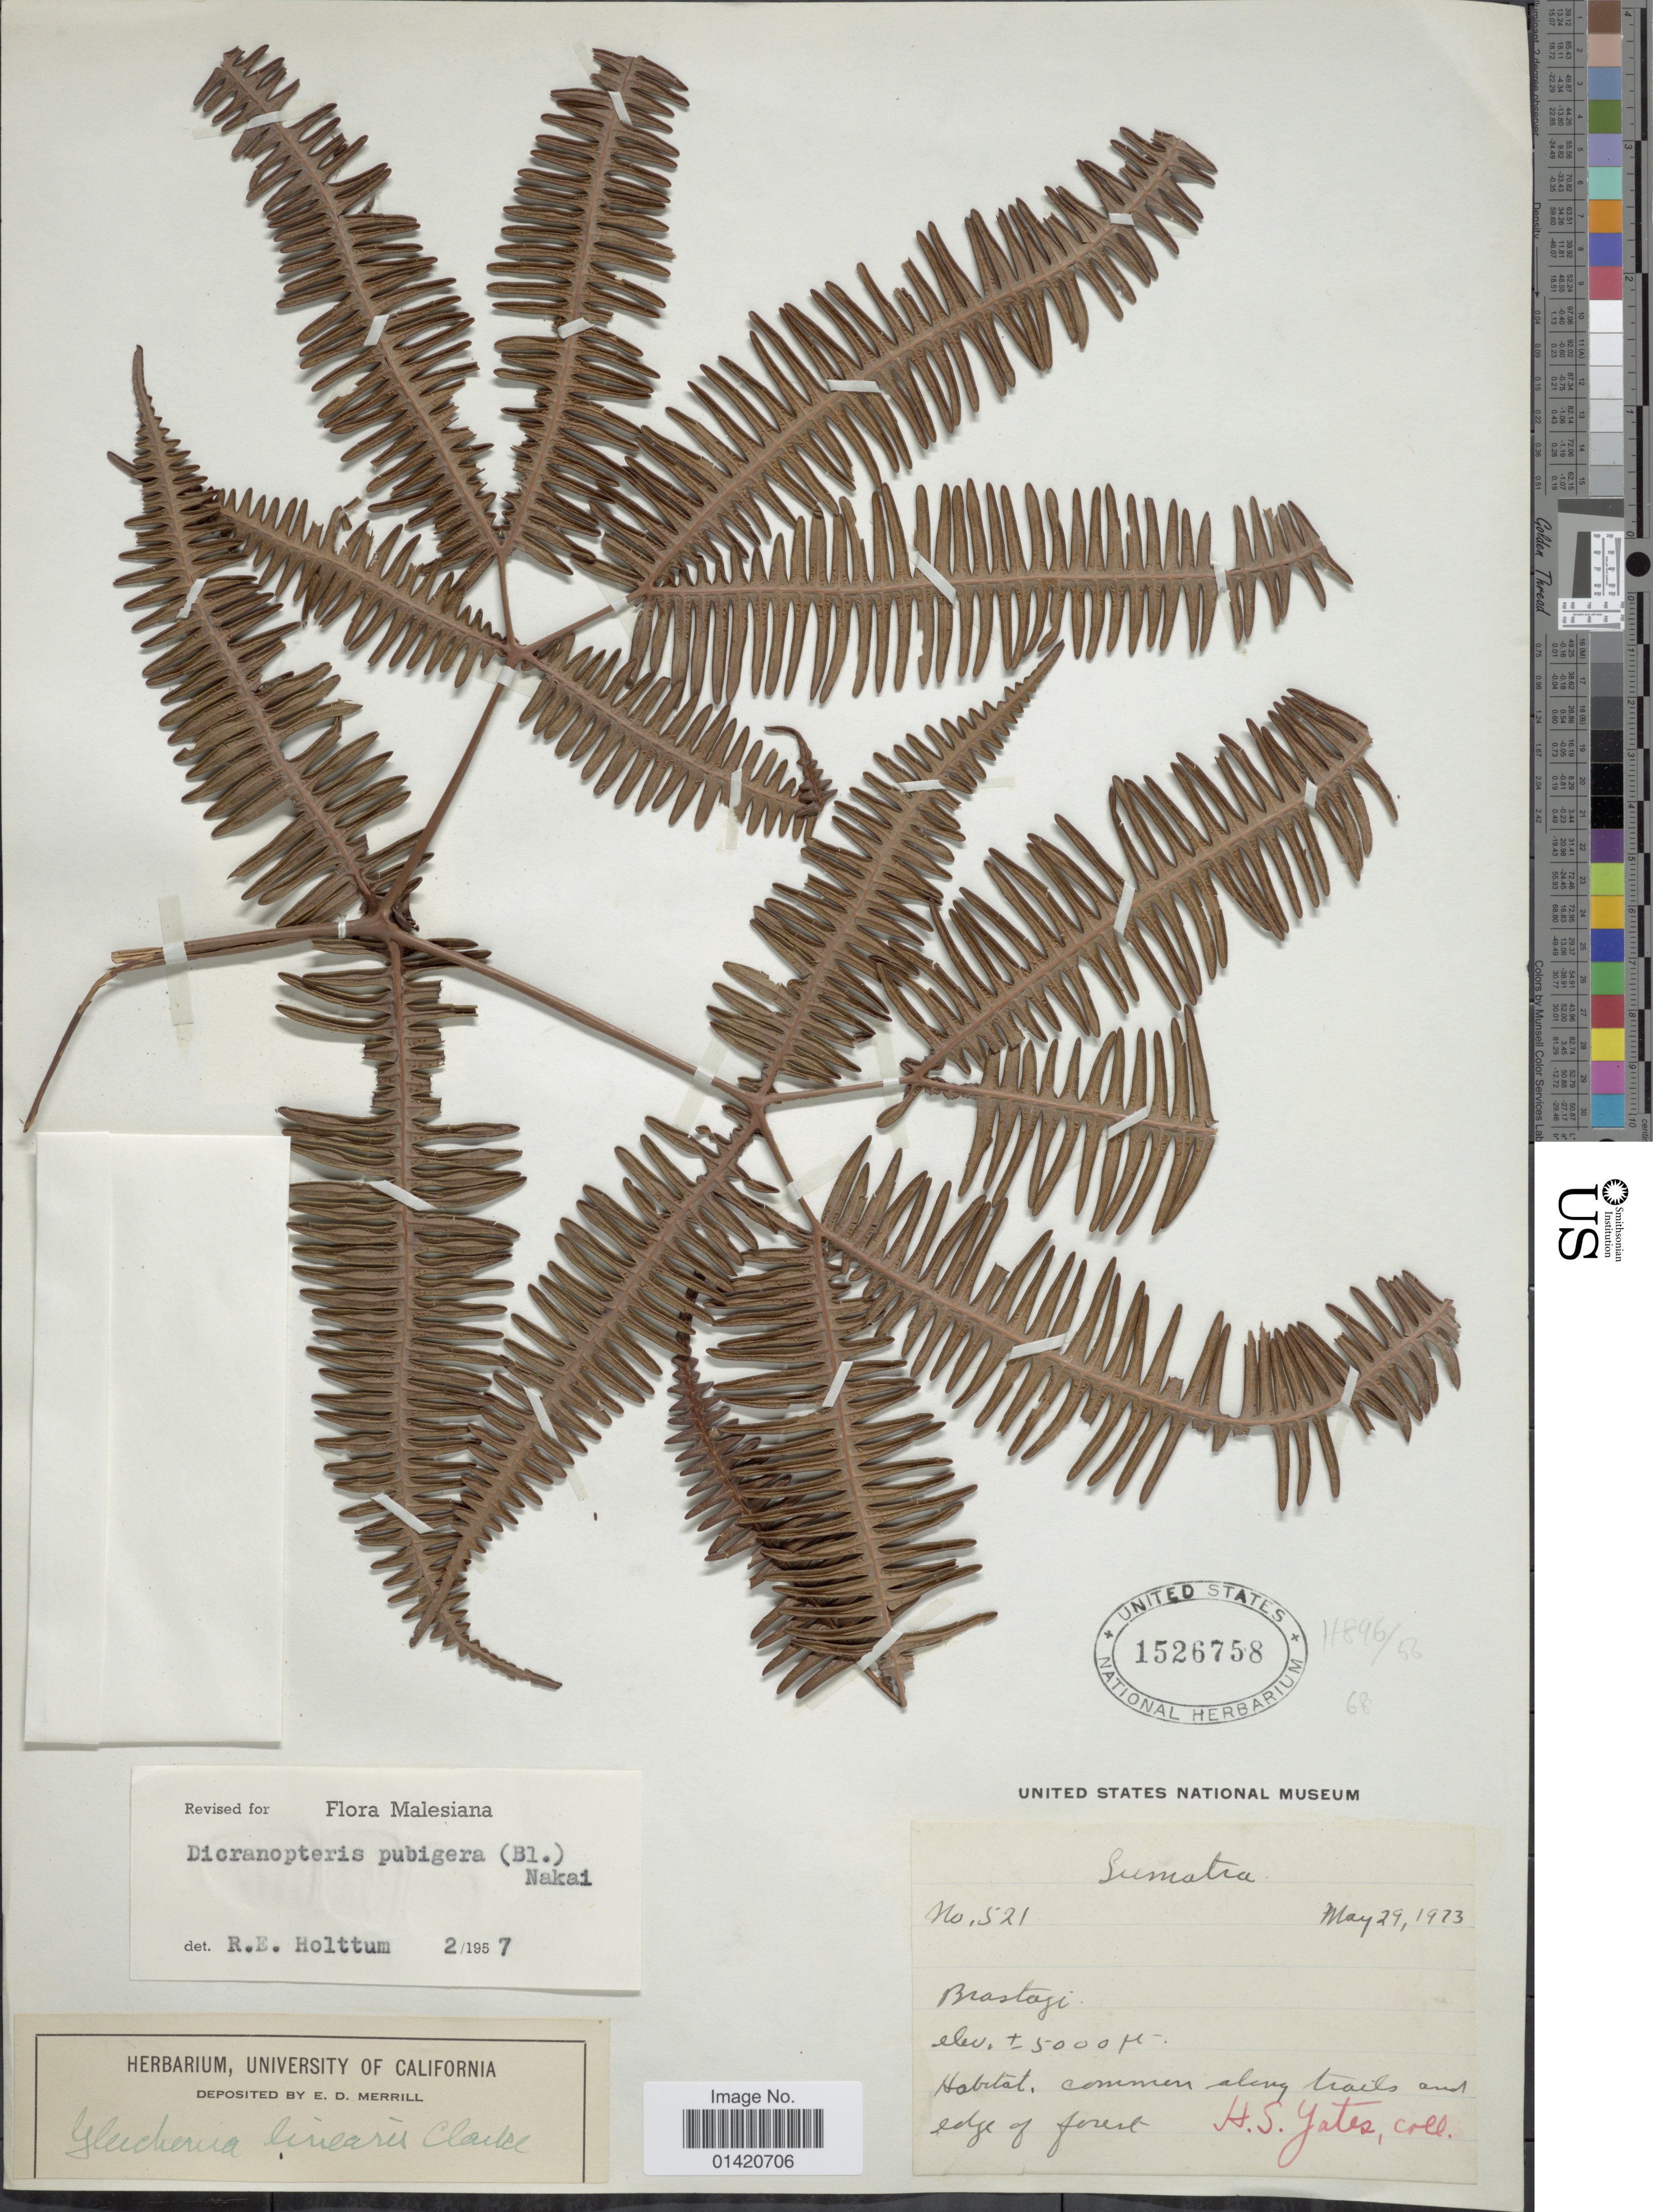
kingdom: Plantae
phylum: Tracheophyta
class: Polypodiopsida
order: Gleicheniales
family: Gleicheniaceae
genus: Dicranopteris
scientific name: Dicranopteris pubigera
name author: (Blume) Nakai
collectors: H. S. Yates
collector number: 521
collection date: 1973-05-29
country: Indonesia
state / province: Sumatra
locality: Brastagi [interpreted]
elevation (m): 1524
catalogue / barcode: US 1526758